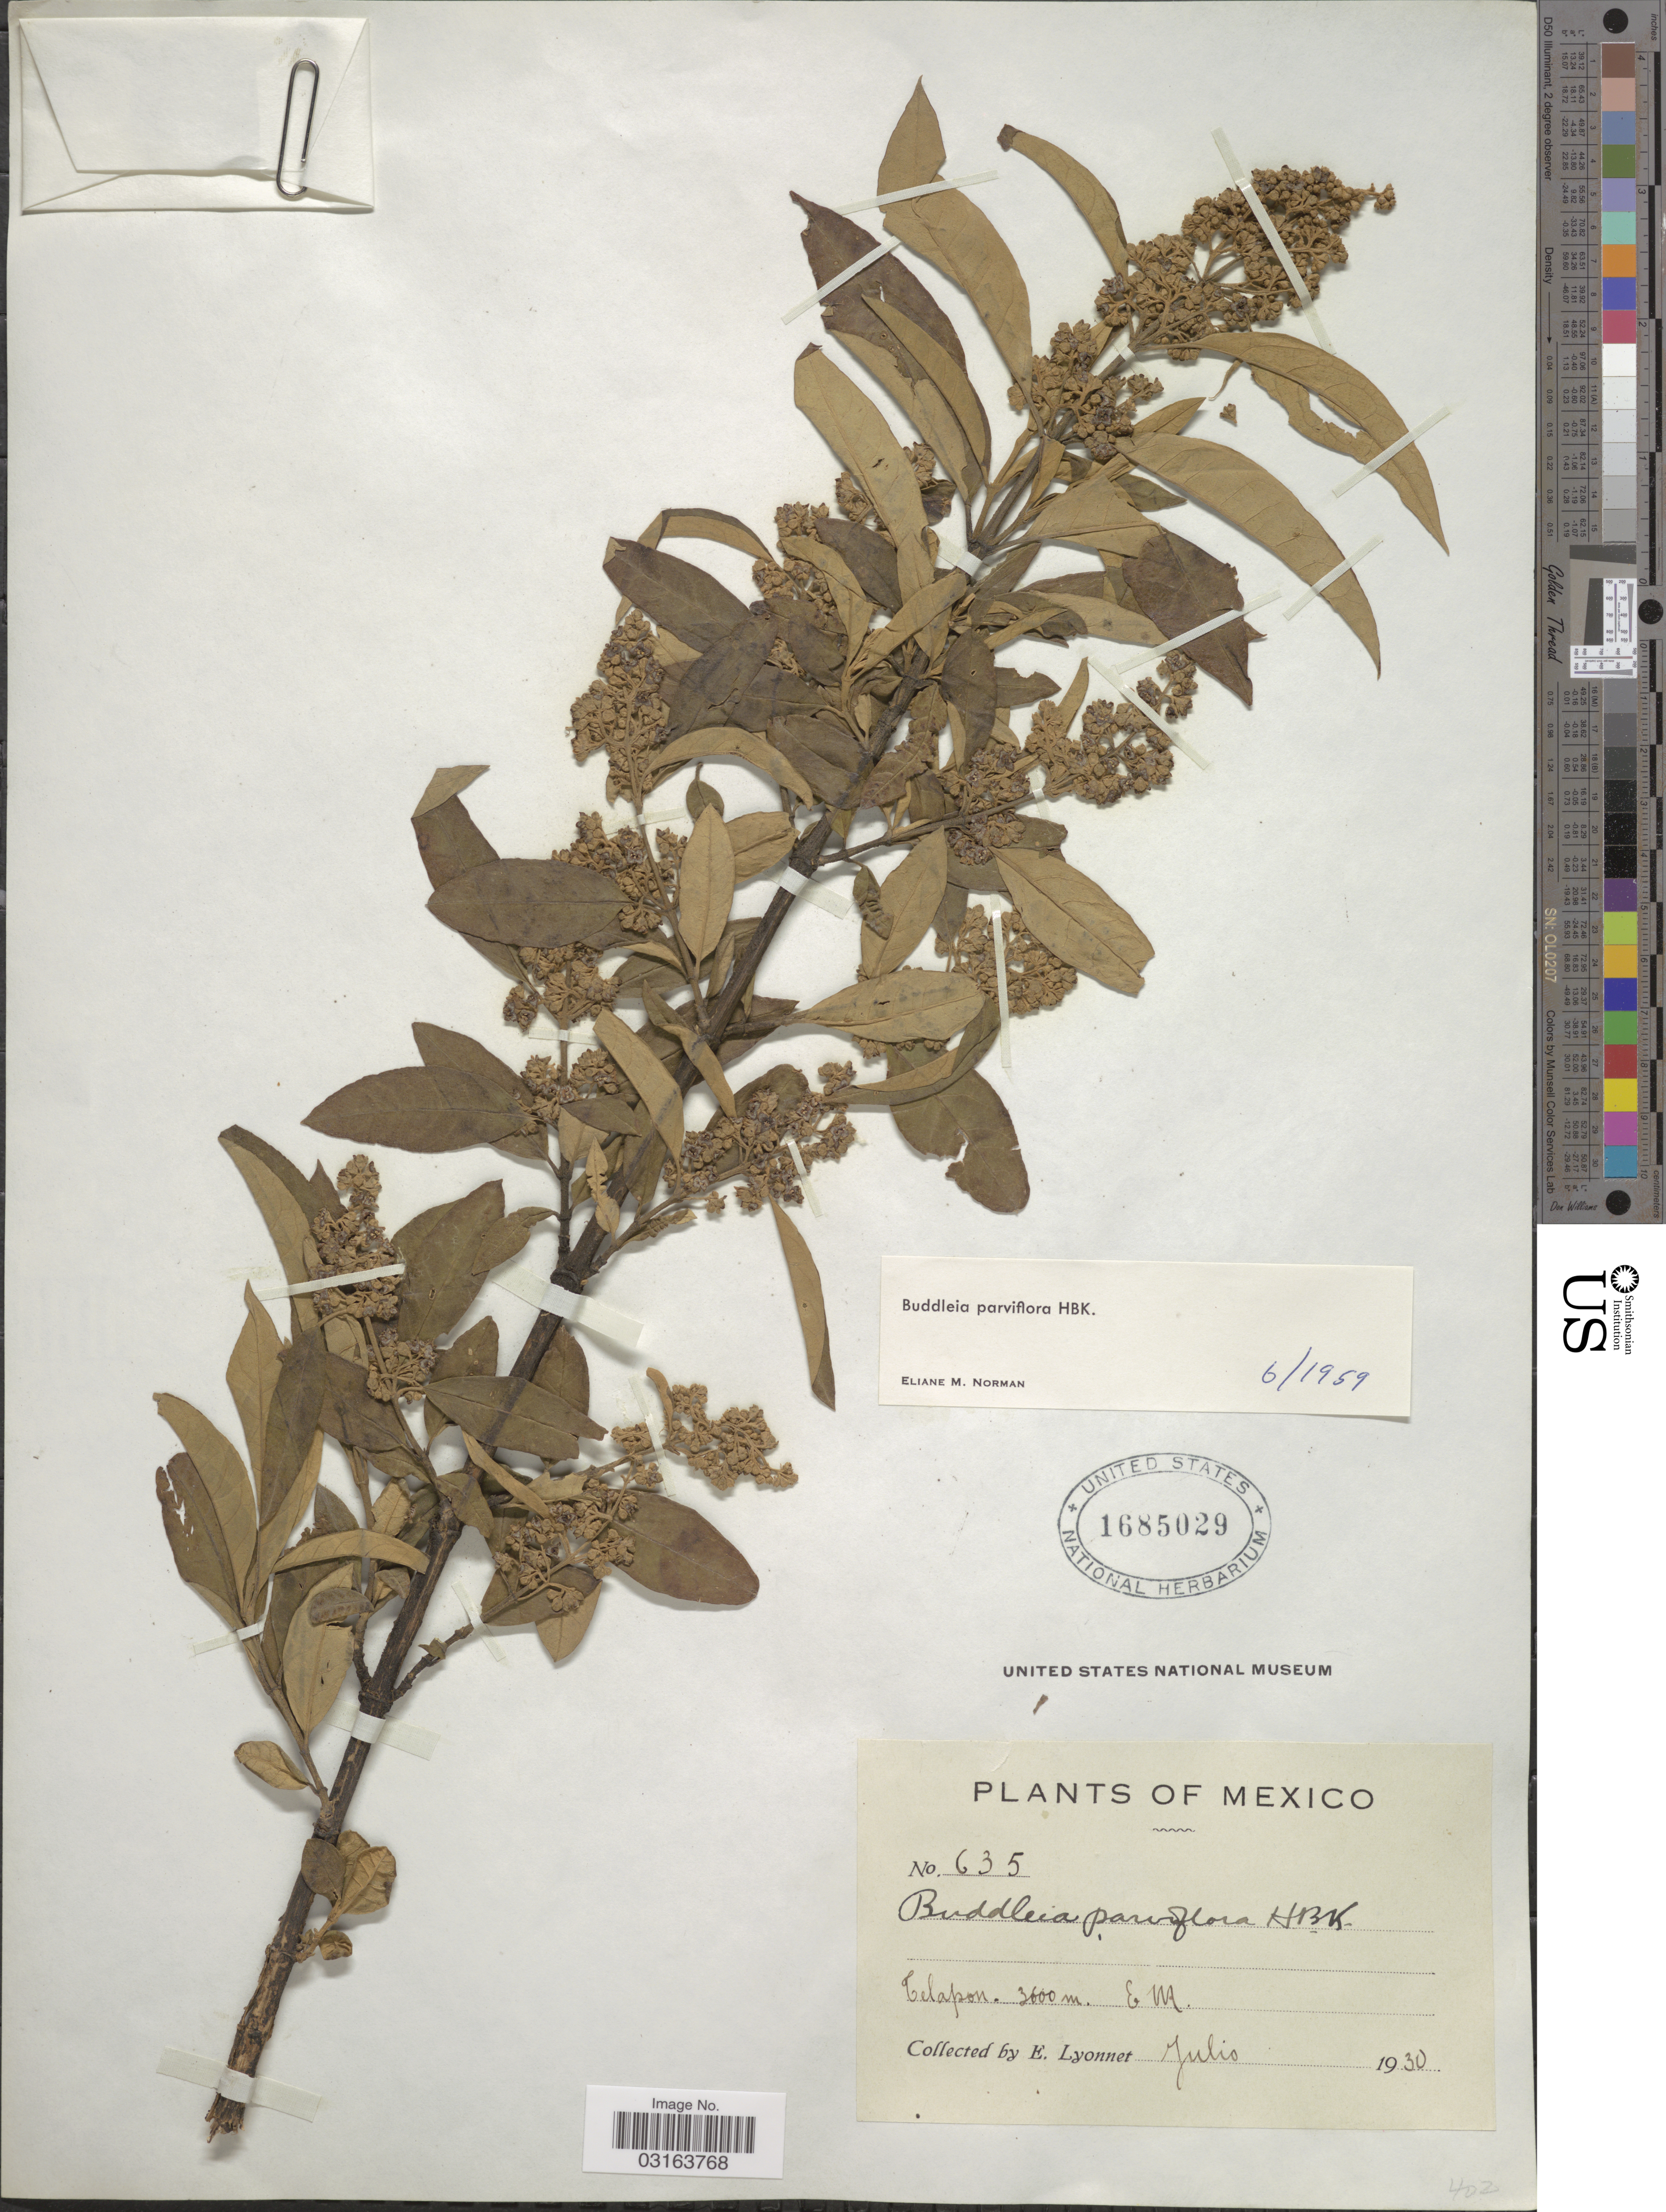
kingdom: Plantae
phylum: Tracheophyta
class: Magnoliopsida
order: Lamiales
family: Scrophulariaceae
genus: Buddleja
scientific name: Buddleja parviflora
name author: Kunth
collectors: E. Lyonnet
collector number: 635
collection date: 1930-07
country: Mexico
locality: Telapon. E M.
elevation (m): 3600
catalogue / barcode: US 1685029